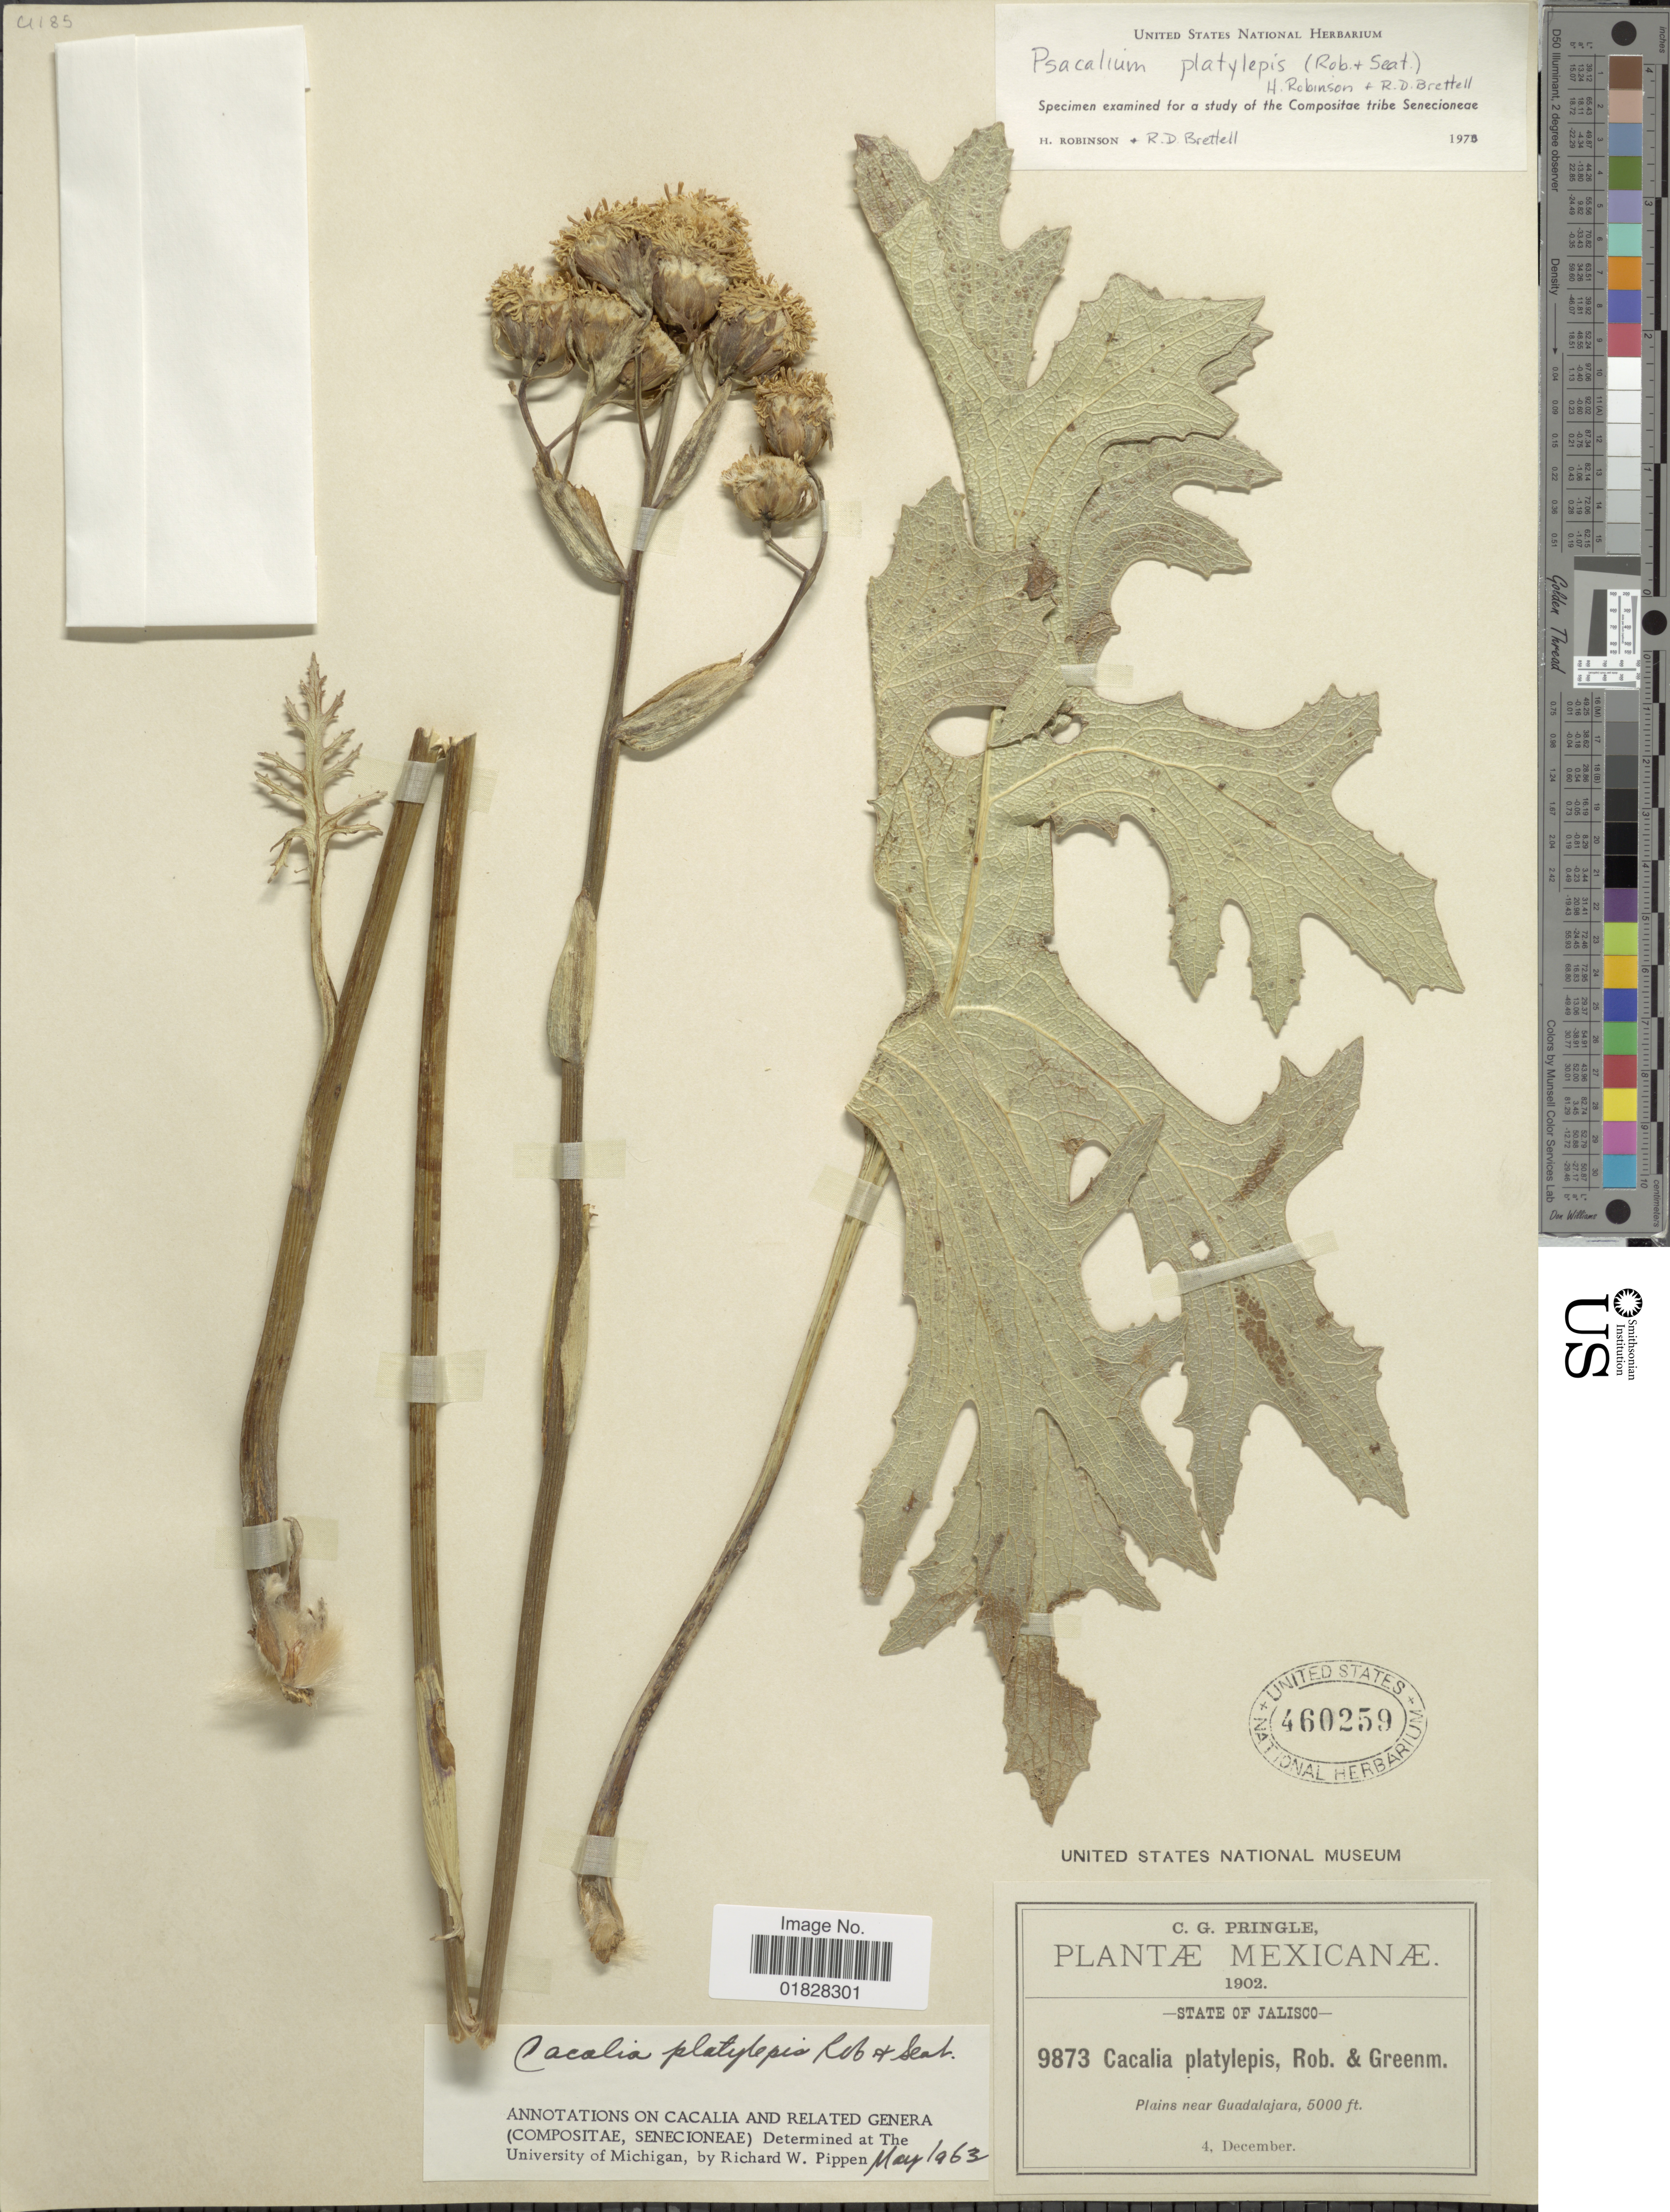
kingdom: Plantae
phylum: Tracheophyta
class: Magnoliopsida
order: Asterales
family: Asteraceae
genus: Psacalium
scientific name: Psacalium platylepis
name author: (B.L. Rob. & Seaton) H. Rob. & Brettell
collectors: C. G. Pringle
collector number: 9873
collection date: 1902-12-04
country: Mexico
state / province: Jalisco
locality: State of Jalisco. Plains near Guadalajara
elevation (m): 1524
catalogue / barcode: US 460259